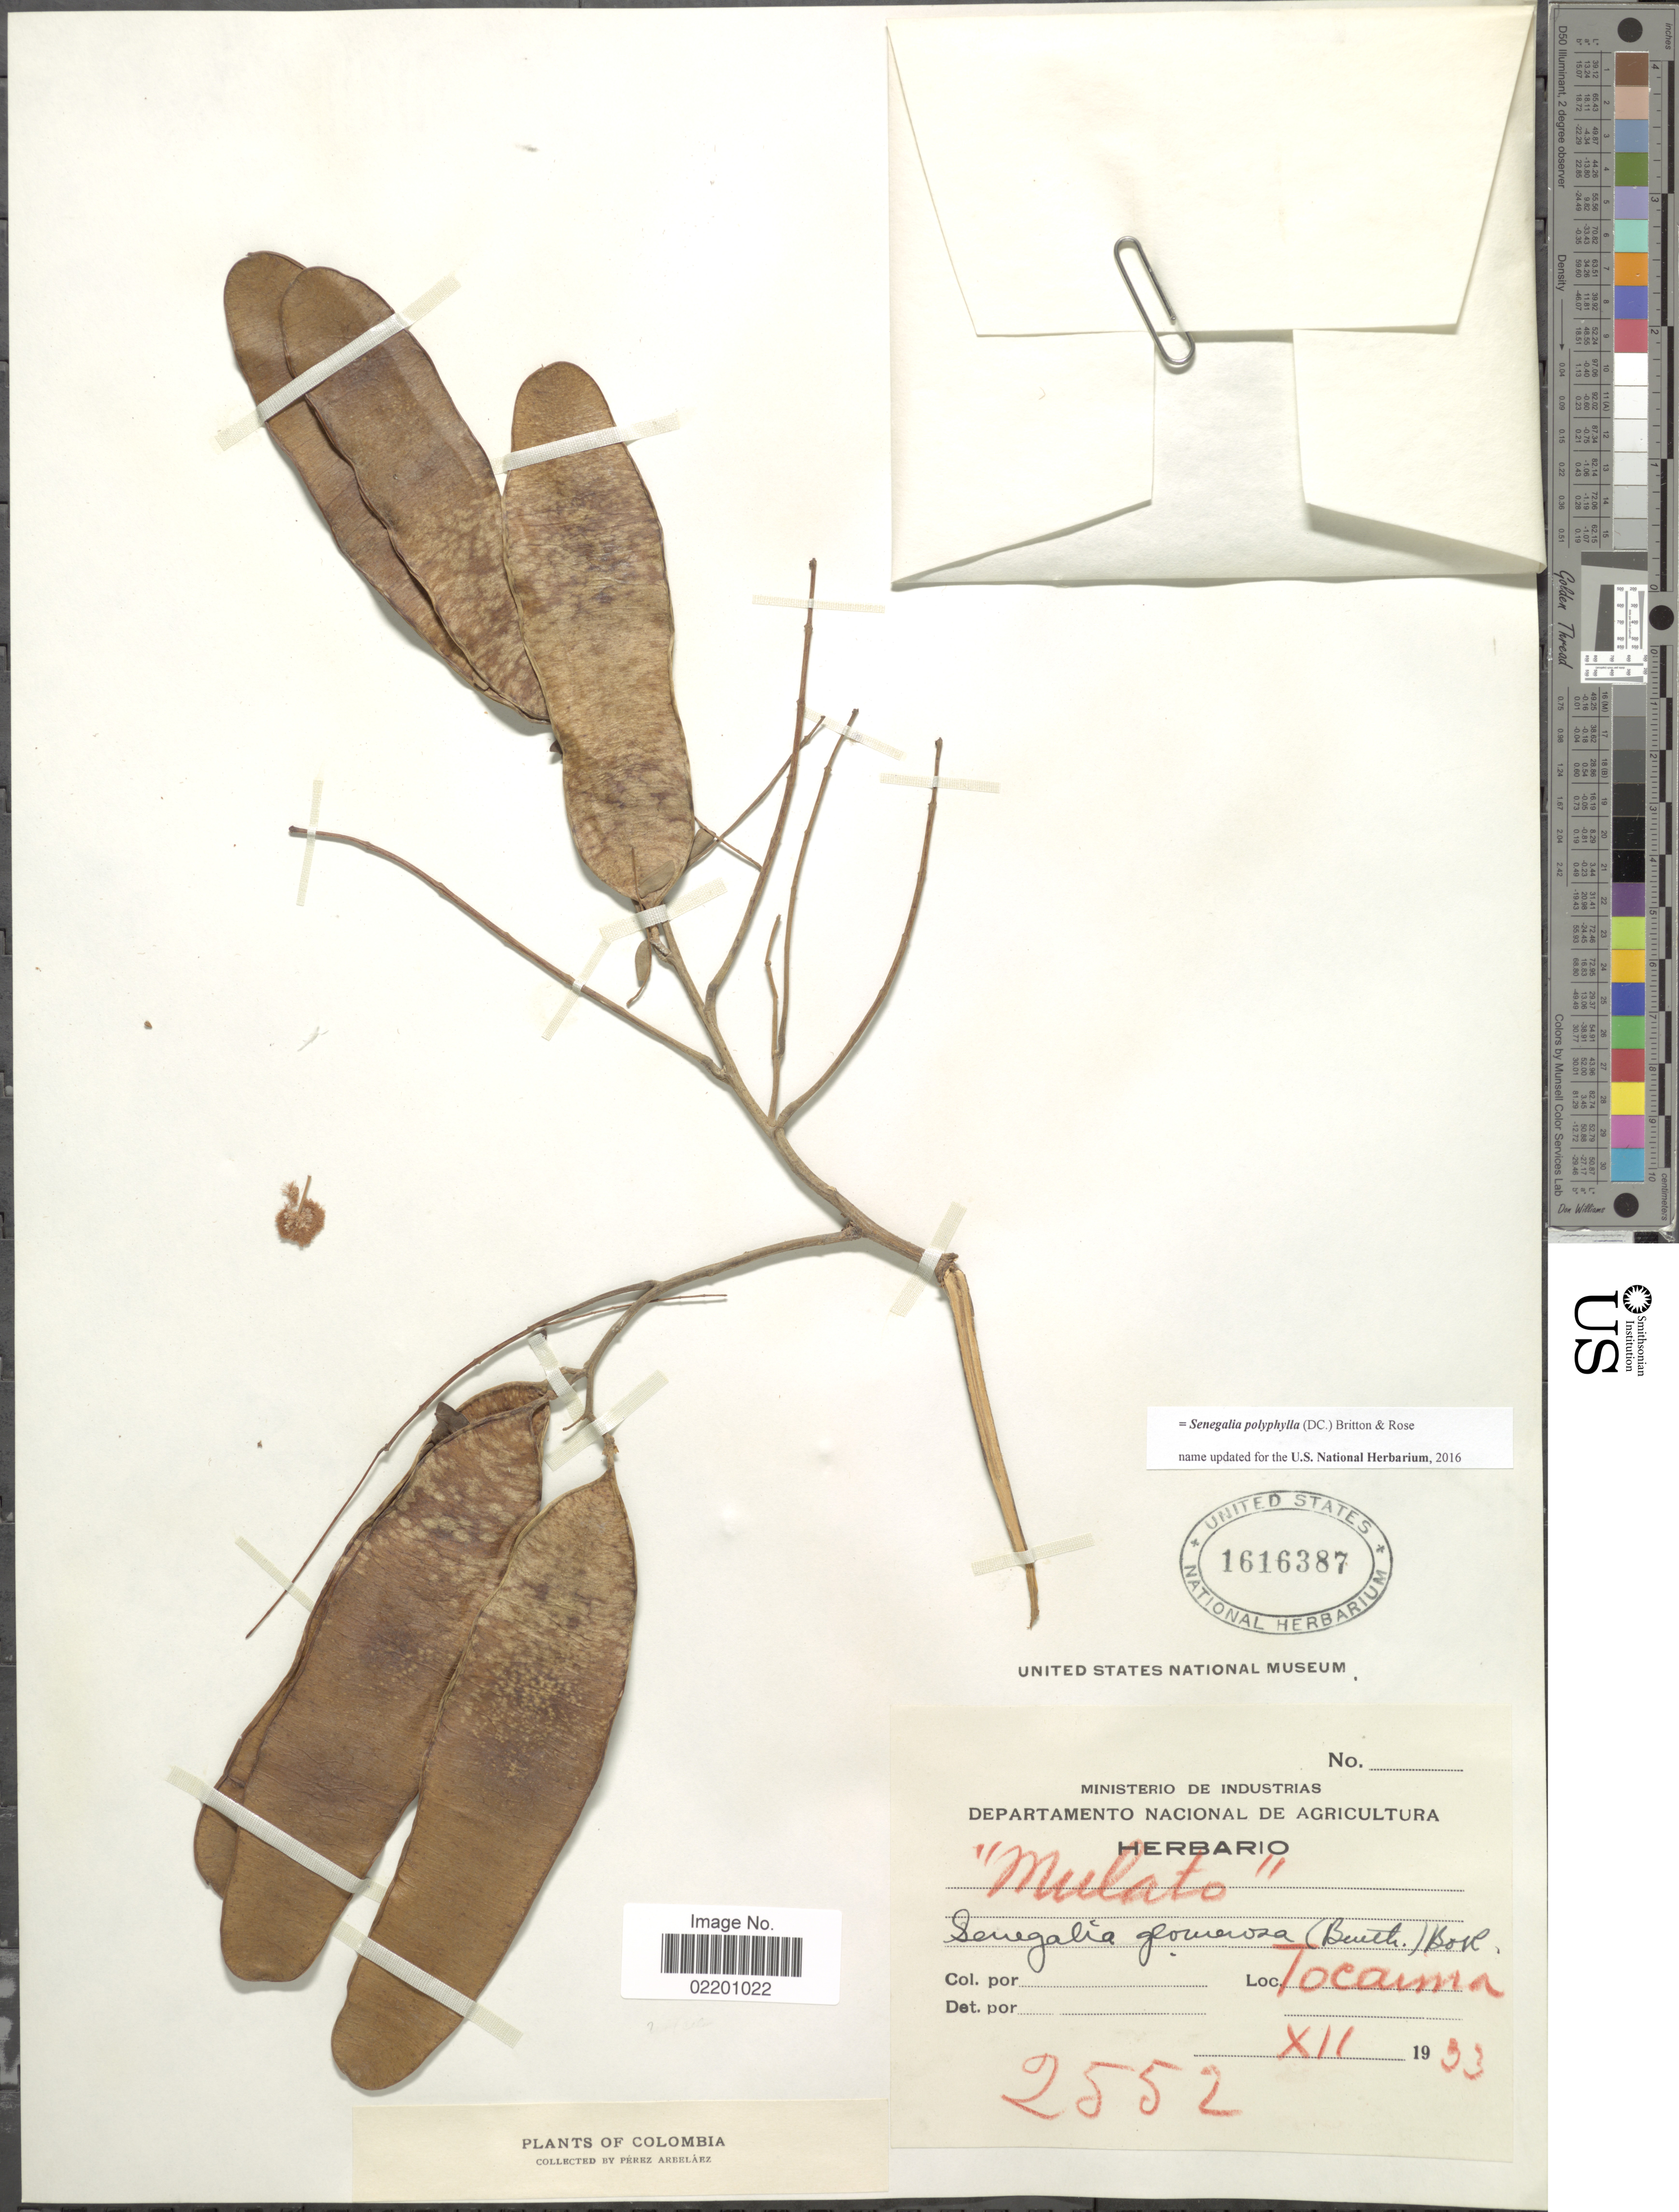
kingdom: Plantae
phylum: Tracheophyta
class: Magnoliopsida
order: Fabales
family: Fabaceae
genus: Senegalia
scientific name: Senegalia polyphylla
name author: (DC.) Britton & Rose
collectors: E. Pérez Arbeláez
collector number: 2552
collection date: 1933-07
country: Colombia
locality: Tocaima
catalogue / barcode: US 1616387